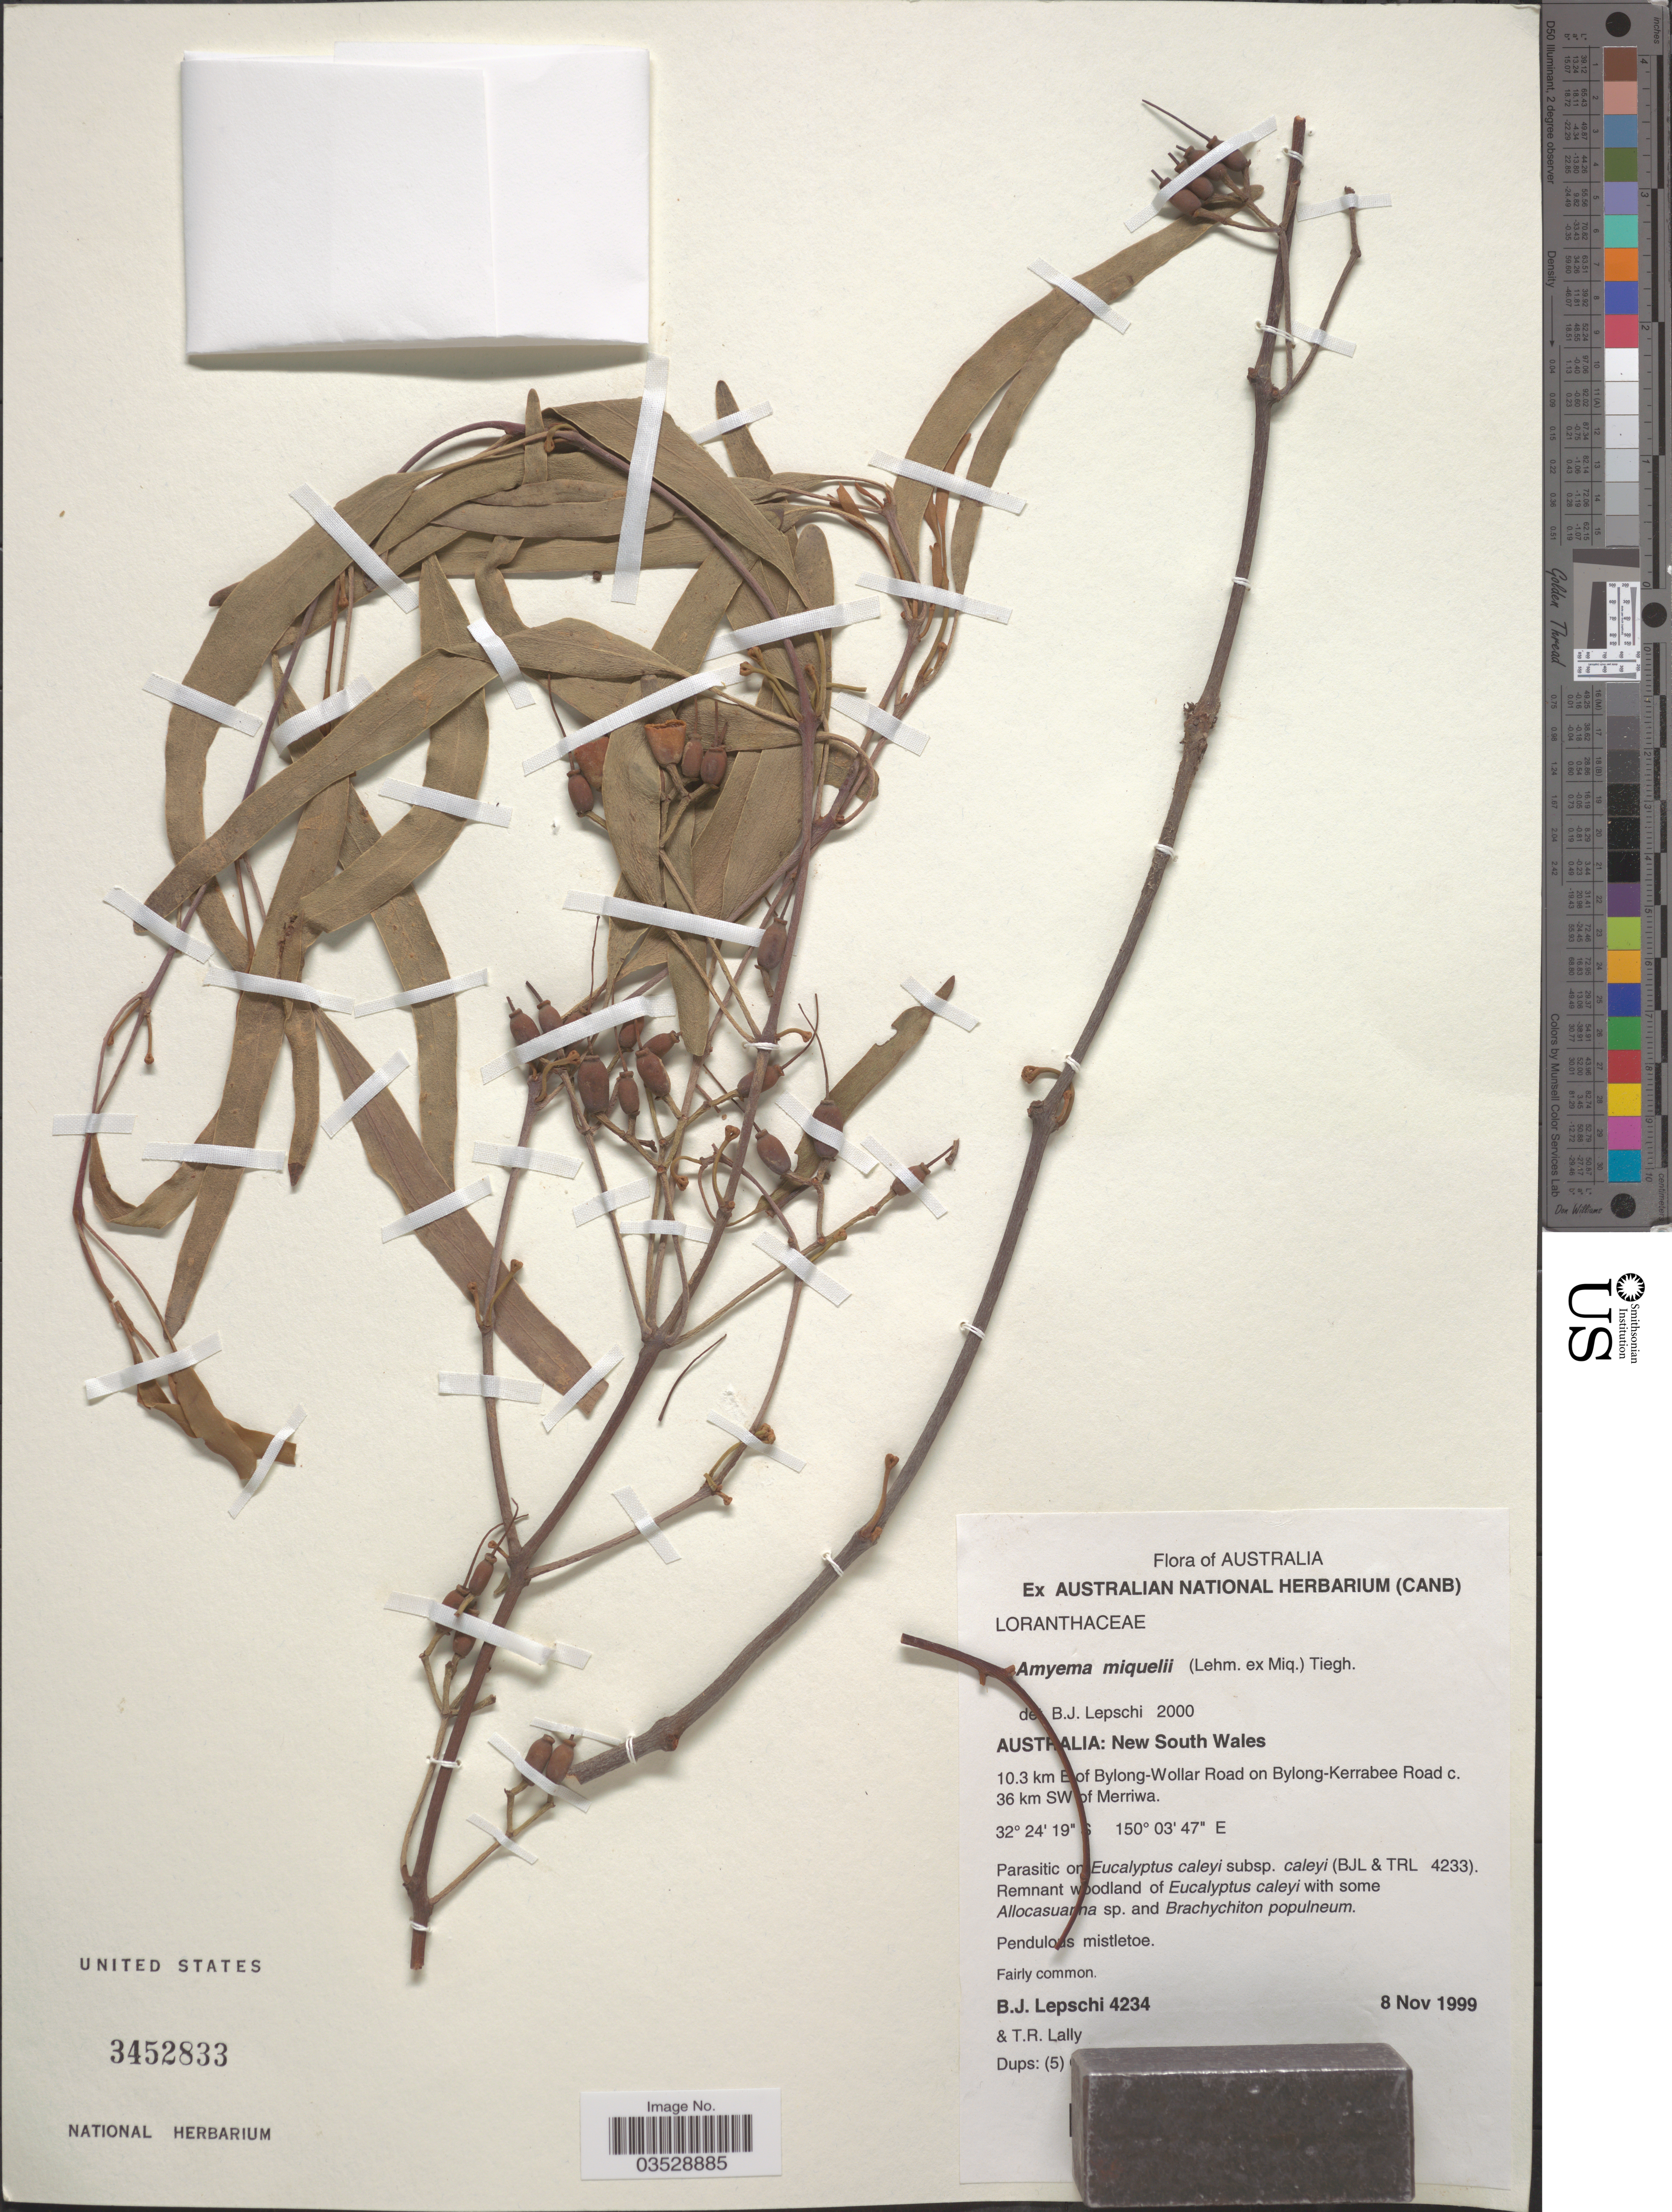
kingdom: Plantae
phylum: Tracheophyta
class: Magnoliopsida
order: Santalales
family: Loranthaceae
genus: Amyema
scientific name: Amyema miquelii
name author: (Lehm. ex Miq.) Tiegh.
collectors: B. Lepschi & T. R. Lally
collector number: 4234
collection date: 1999-11-08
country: Australia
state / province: New South Wales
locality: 10.3 km E of Bylong-Wollar Road on Bylong-Kerrabee Road c. 36 km SW of Merriwa.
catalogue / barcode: US 3452833